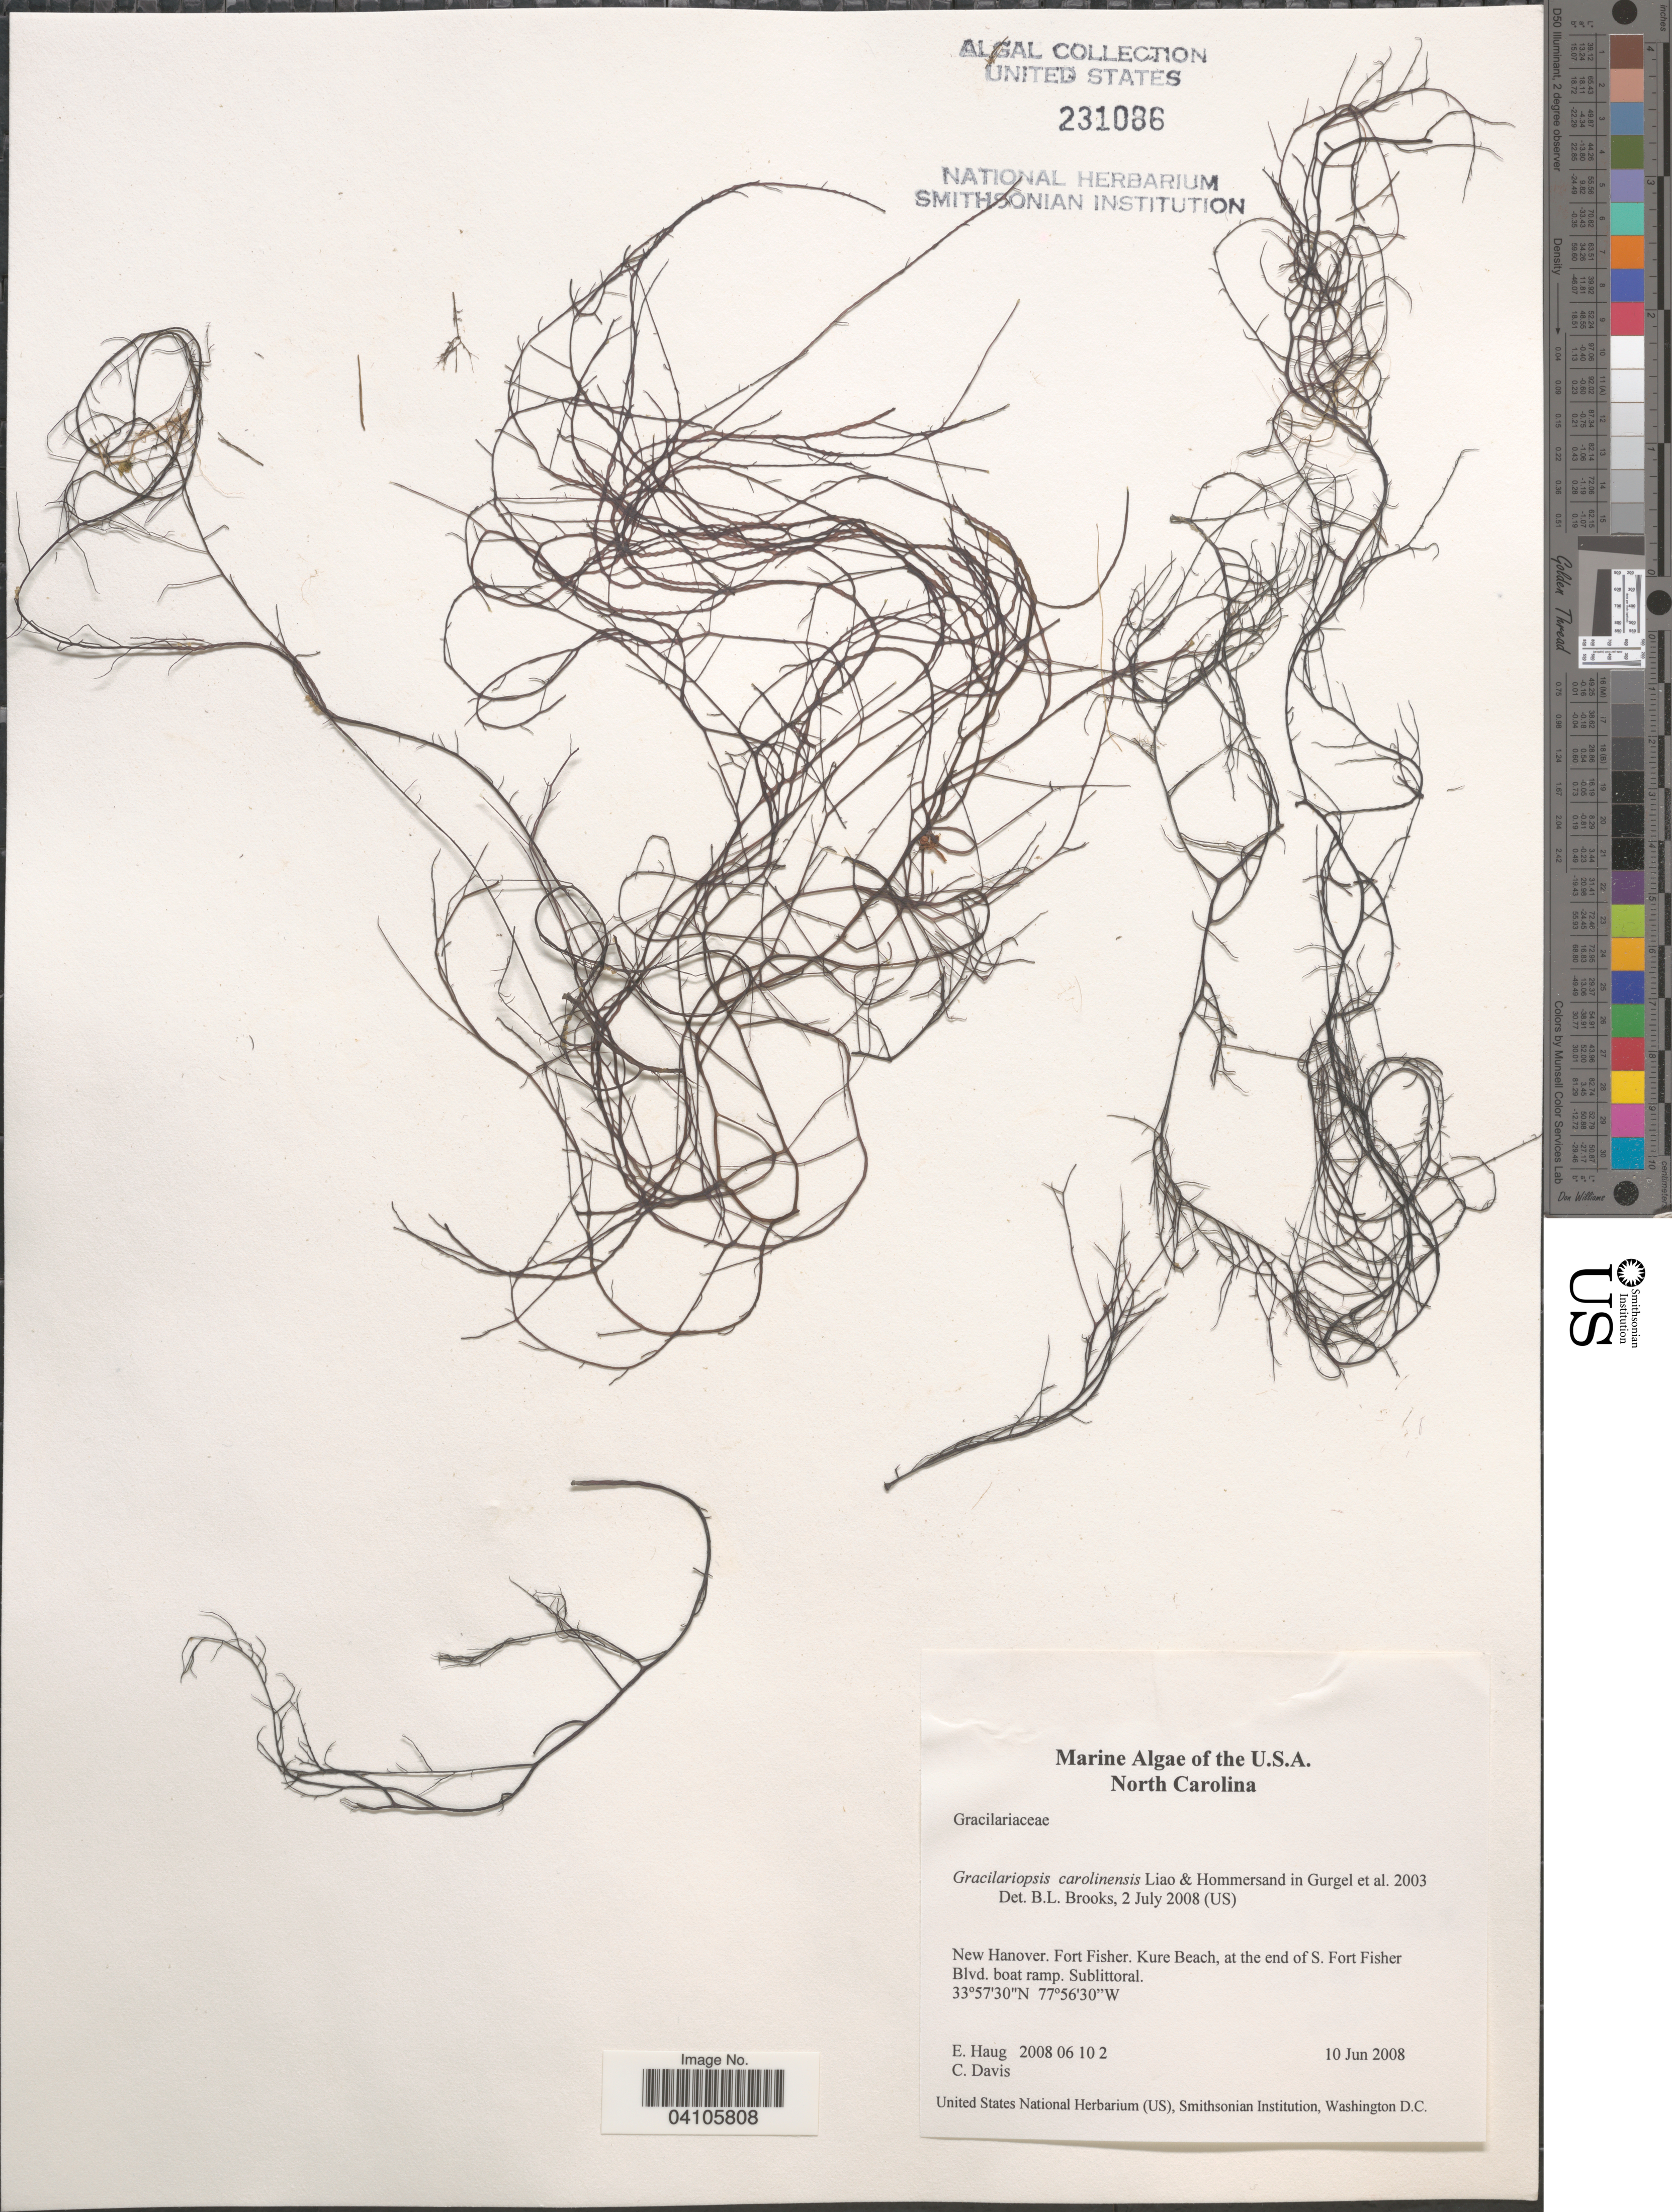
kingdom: Plantae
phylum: Rhodophyta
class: Florideophyceae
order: Gracilariales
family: Gracilariaceae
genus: Gracilariopsis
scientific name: Gracilariopsis carolinensis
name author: Liao & Hommers. in Gurgel et al.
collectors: E. Haug & C. Davis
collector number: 2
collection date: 2008-06-10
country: United States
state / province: North Carolina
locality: New Hanover. Fort Fisher. Kure Beach, at the end of S. Fort Fisher Blvd. boat ramp.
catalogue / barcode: US 231086